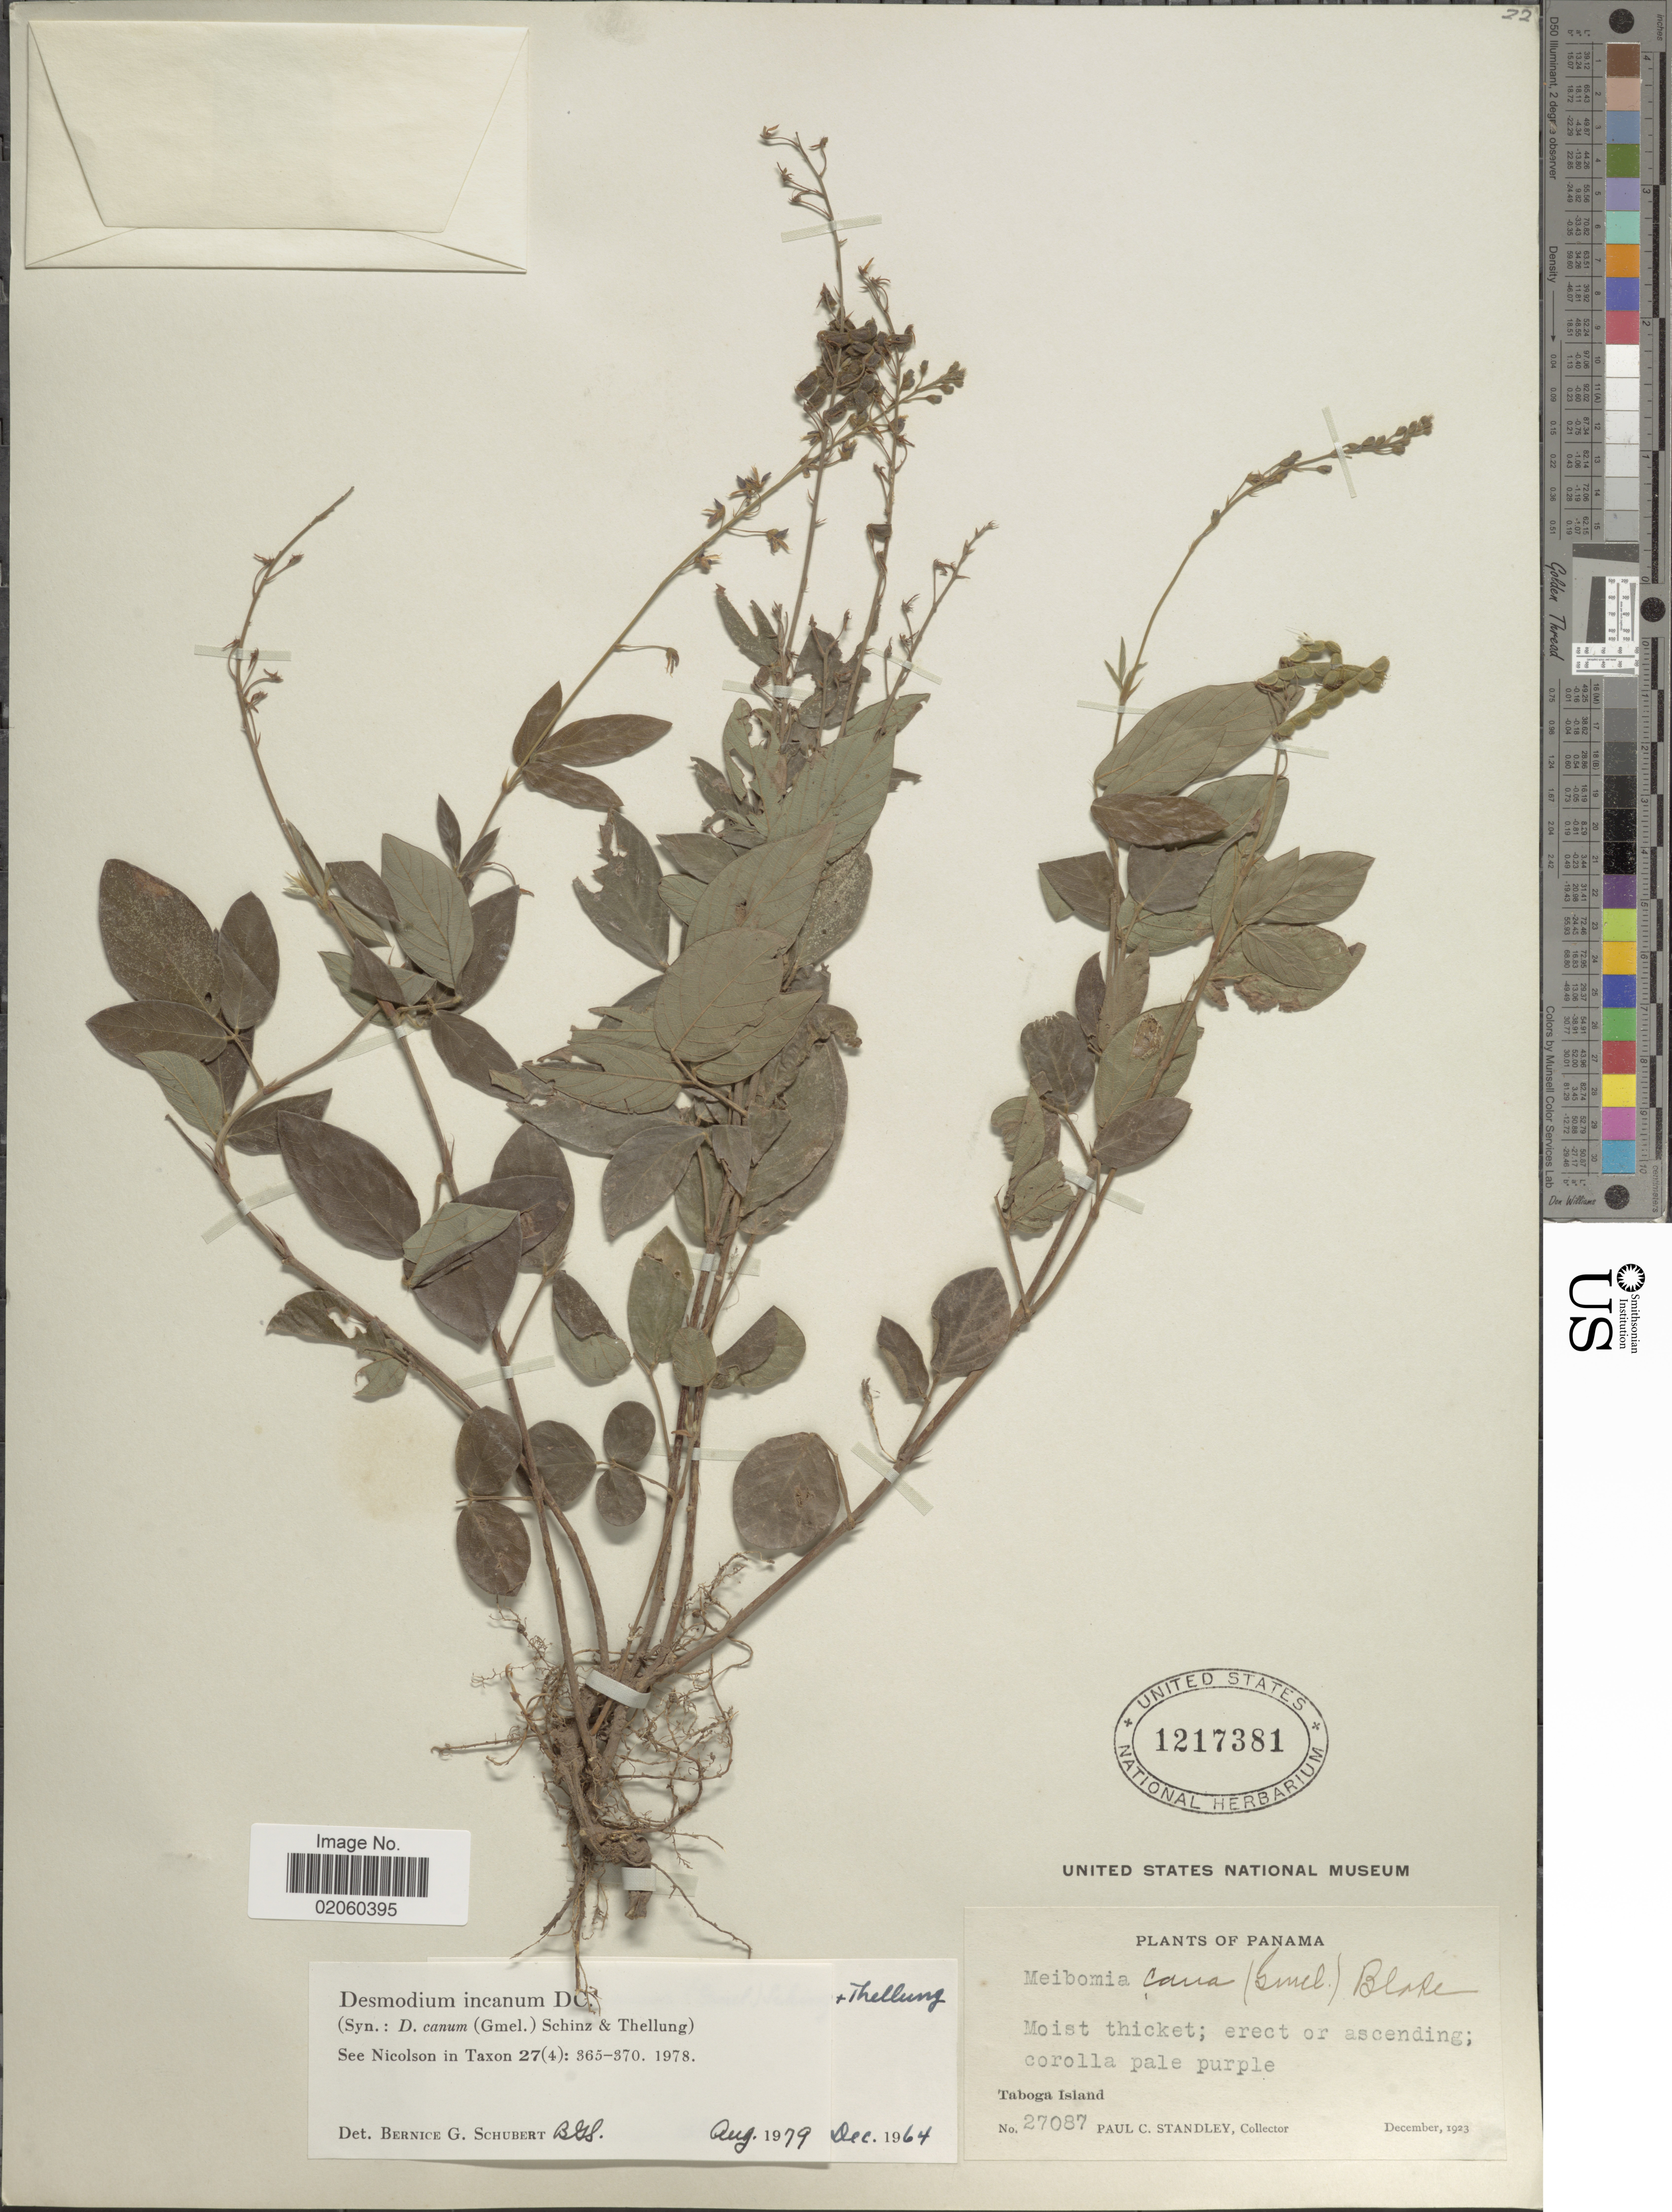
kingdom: Plantae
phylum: Tracheophyta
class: Magnoliopsida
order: Fabales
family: Fabaceae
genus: Desmodium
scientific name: Desmodium incanum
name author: (Sw.) DC.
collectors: P. C. Standley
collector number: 27087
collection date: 1923-12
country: Panama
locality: Taboga Island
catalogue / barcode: US 1217381